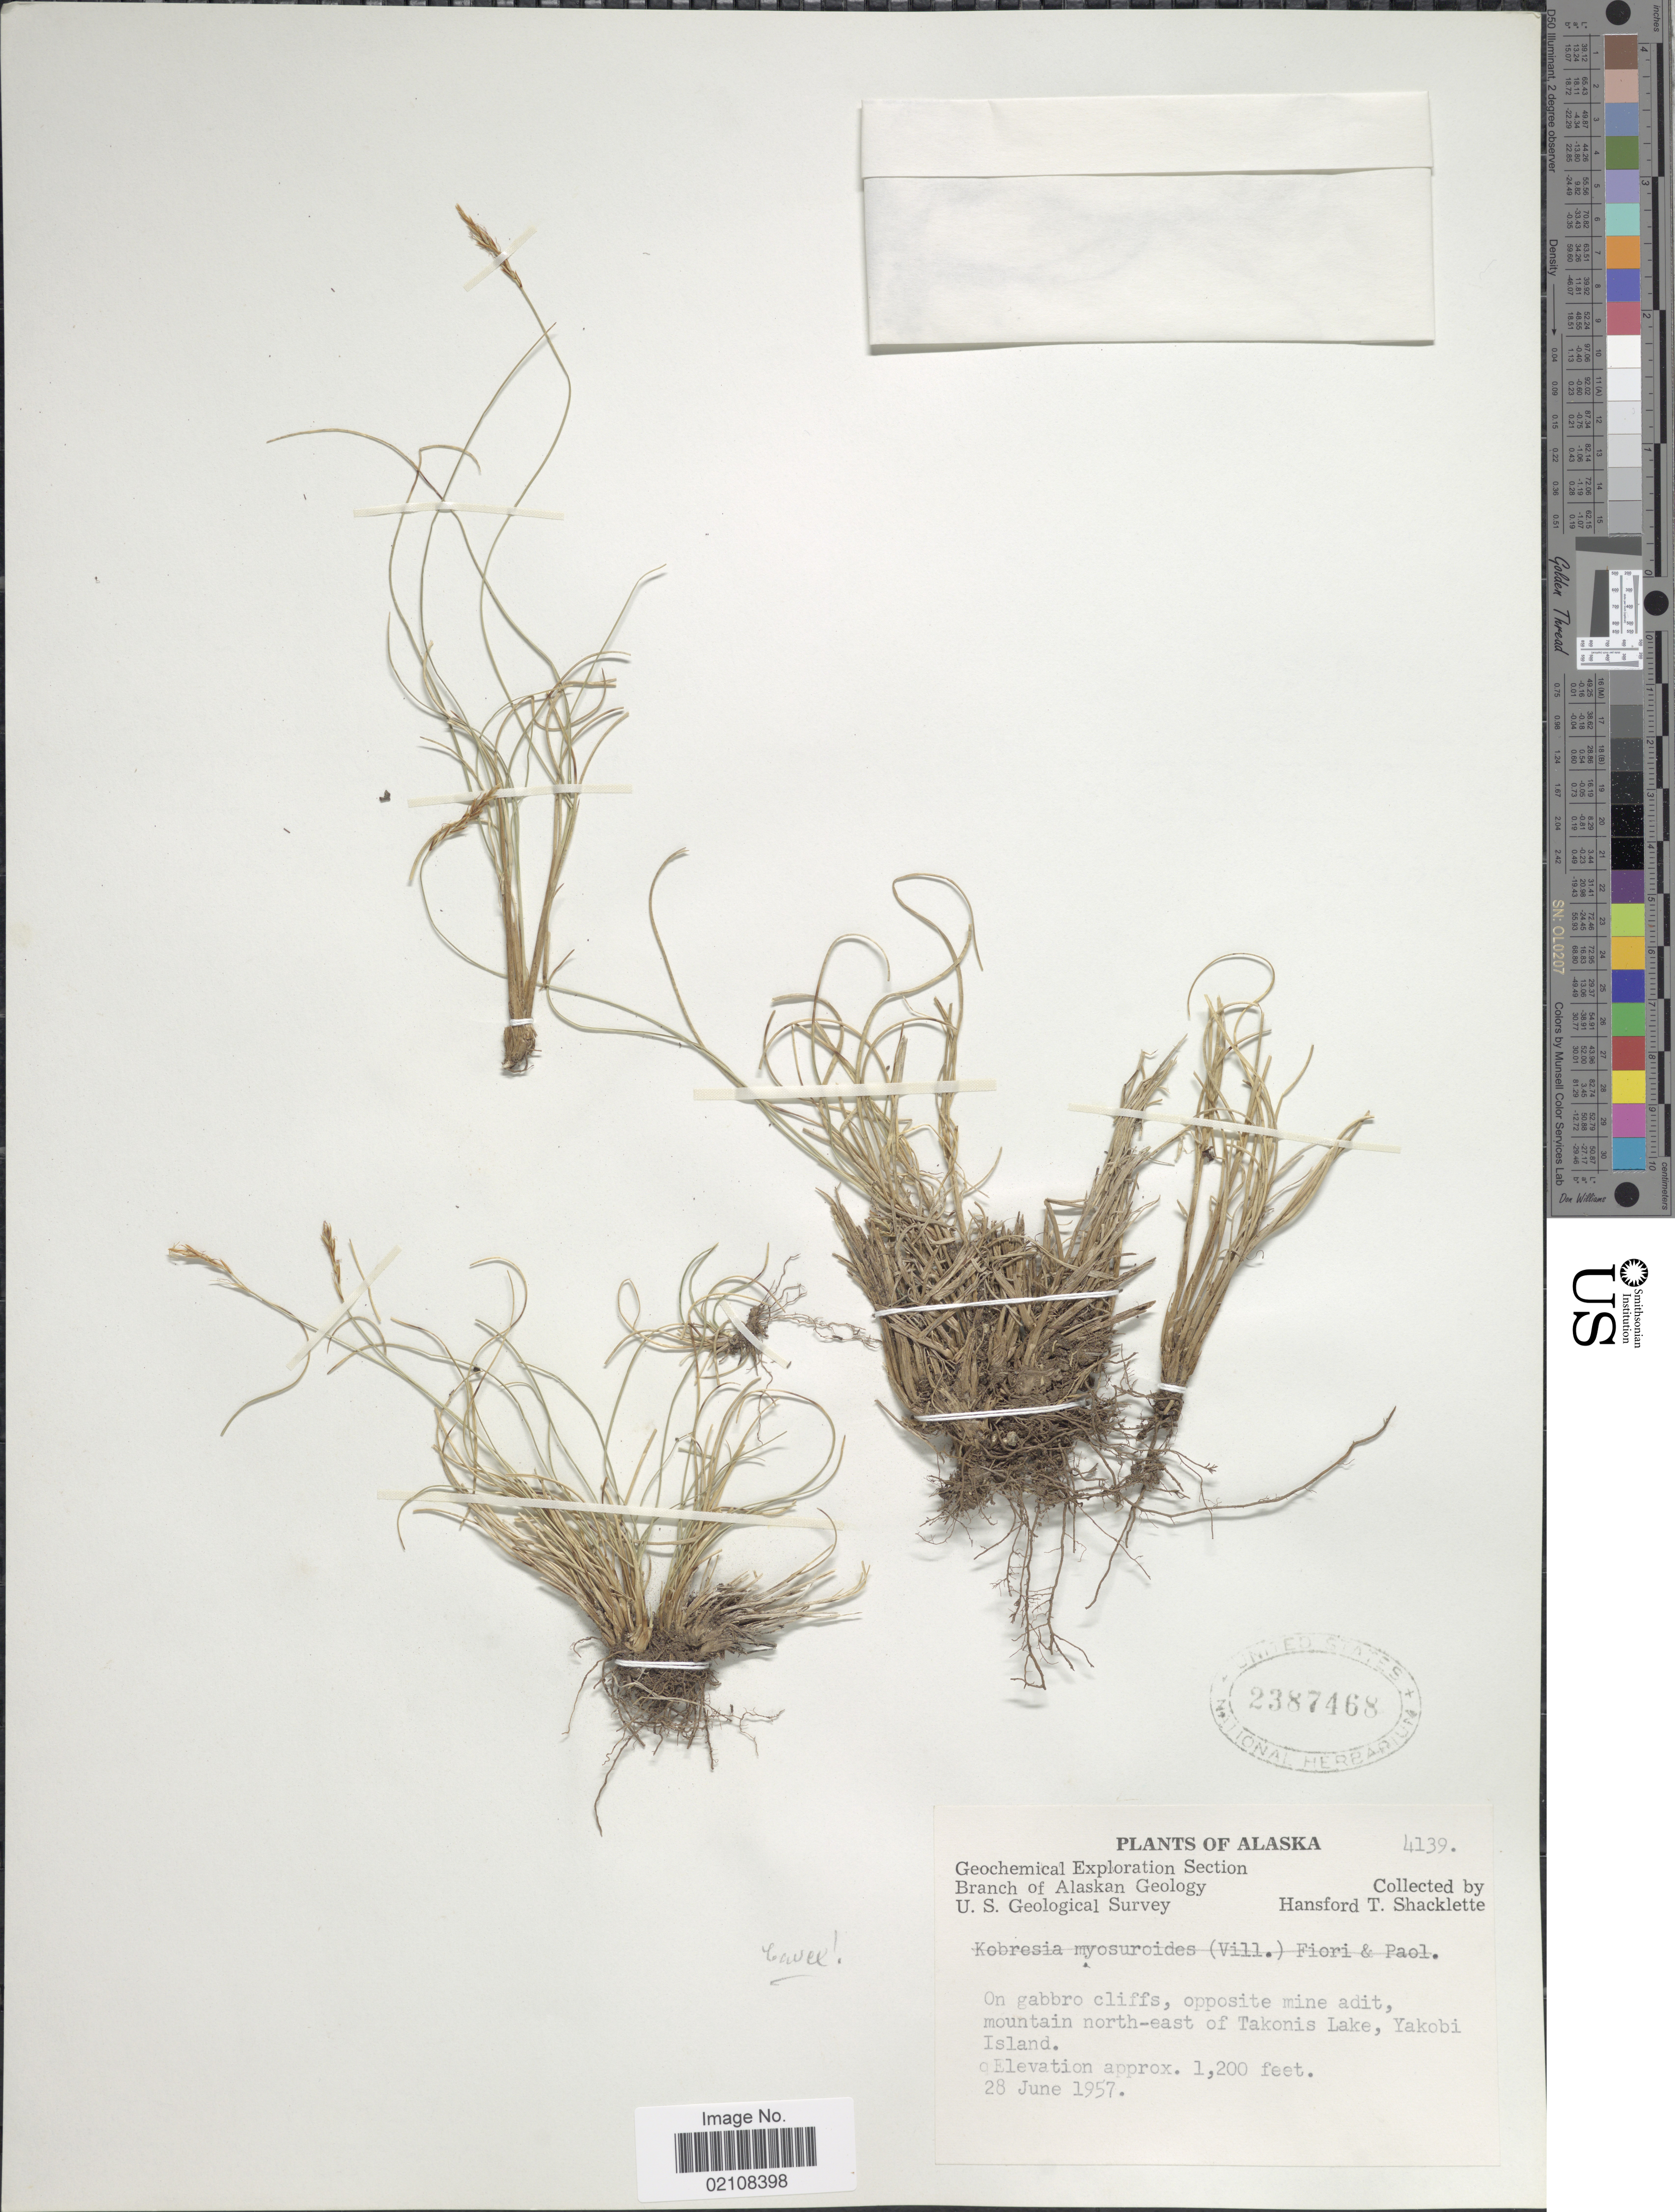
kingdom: Plantae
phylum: Tracheophyta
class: Liliopsida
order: Poales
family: Cyperaceae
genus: Carex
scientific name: Carex circinata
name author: C.A. Mey.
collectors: H. Shacklette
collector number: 4139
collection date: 1957-06-28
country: United States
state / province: Alaska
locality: On gabbro cliffs, opposite mine adit, mountain north-east of Takonis Lake, Yakobi Island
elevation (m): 366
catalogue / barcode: US 2387468